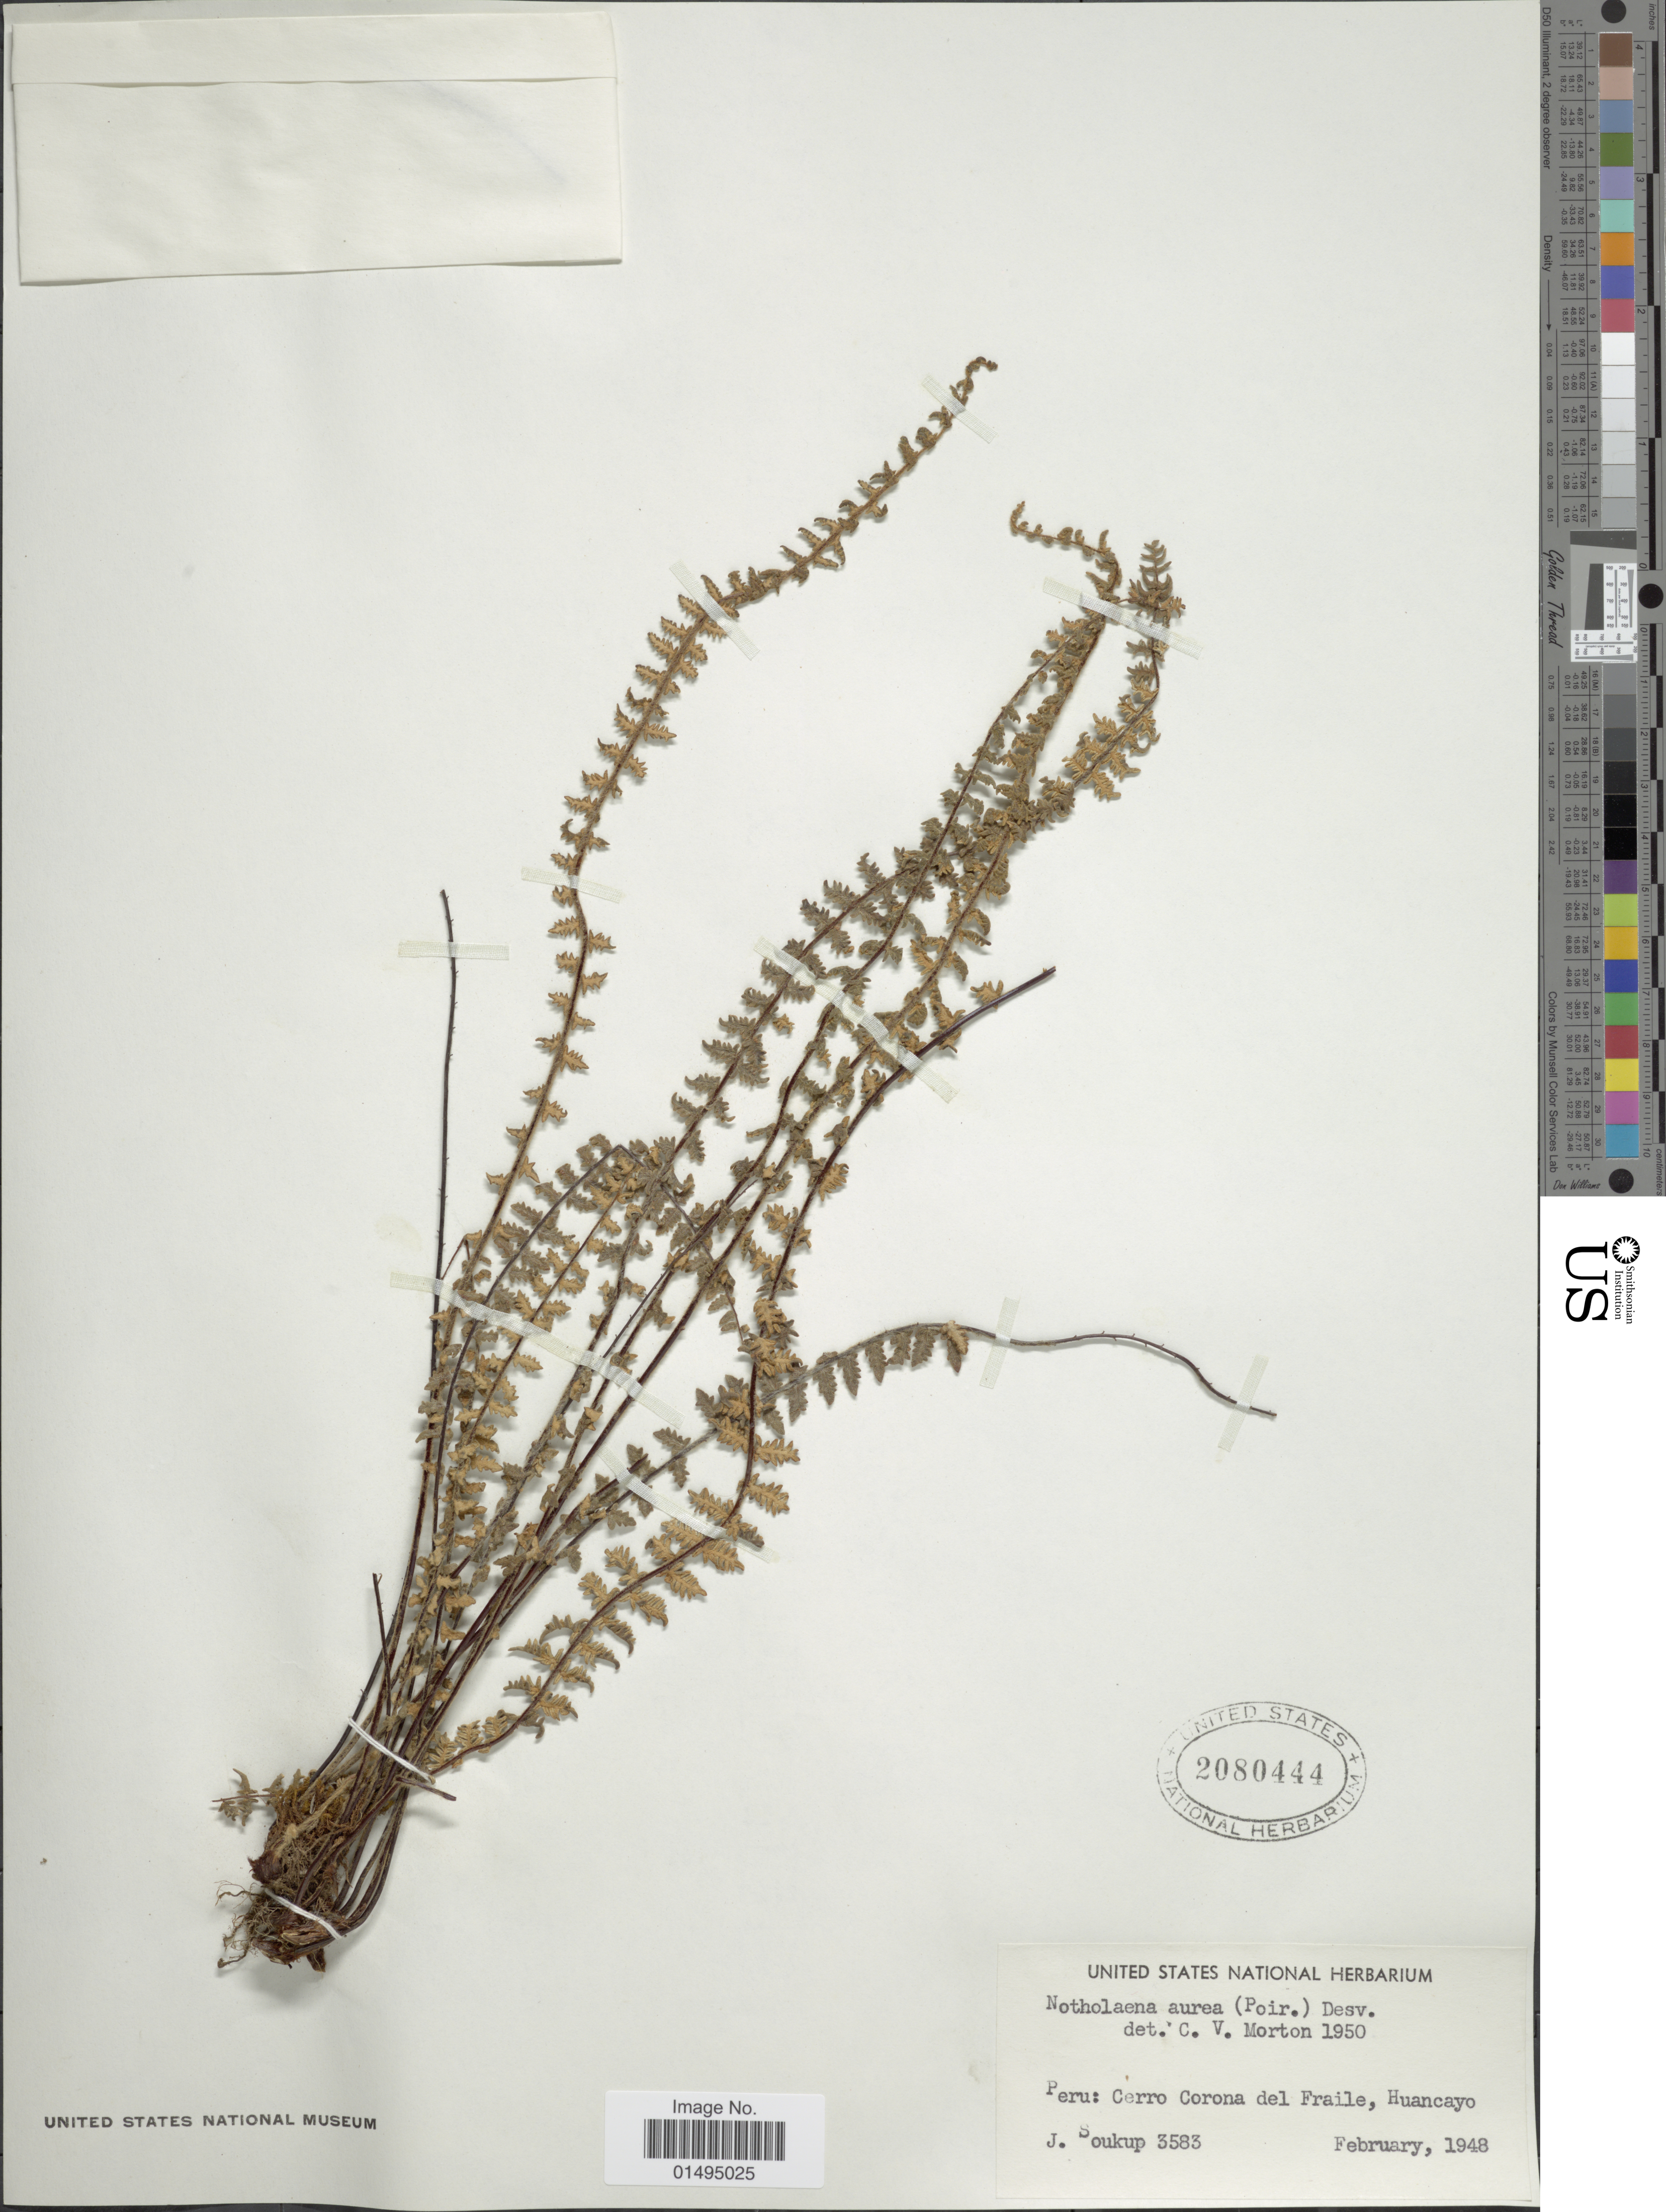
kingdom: Plantae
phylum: Tracheophyta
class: Polypodiopsida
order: Polypodiales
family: Pteridaceae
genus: Myriopteris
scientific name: Myriopteris aurea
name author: (Poir.) Grusz & Windham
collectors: J. Soukup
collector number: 3583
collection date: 1948-02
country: Peru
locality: Peru: Cerro Corona del Fraile, Huancayo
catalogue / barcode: US 2080444